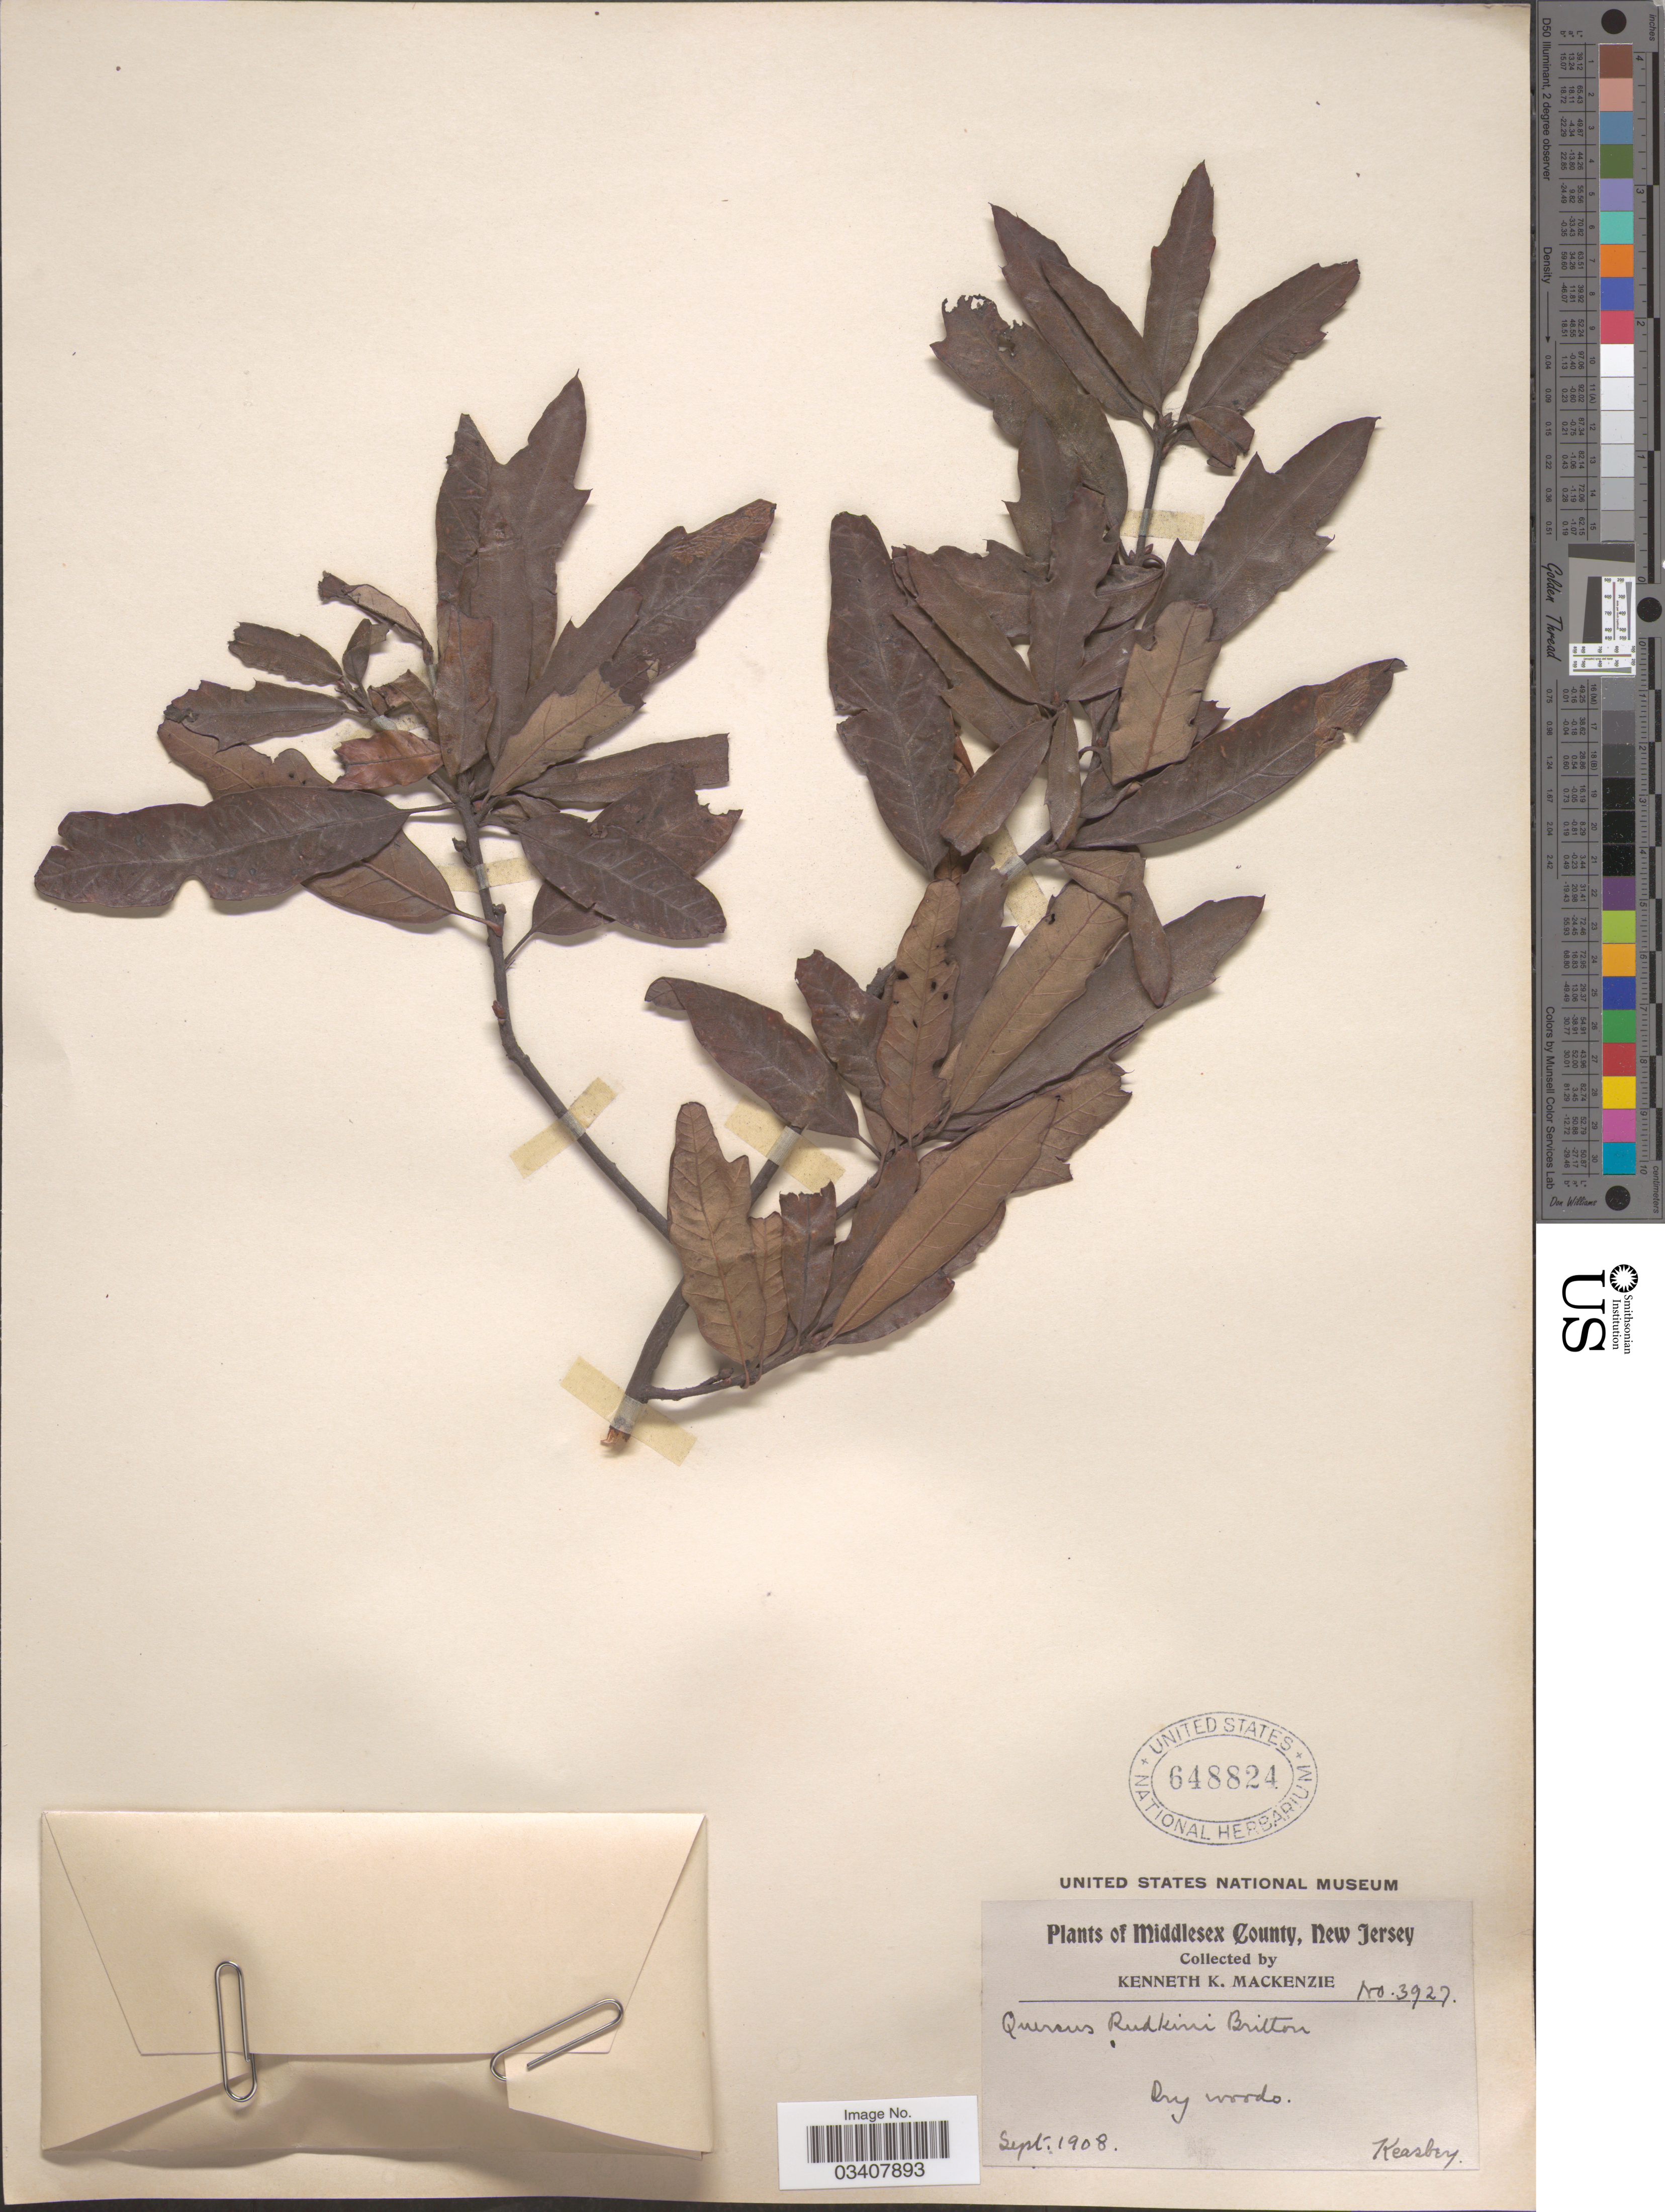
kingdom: Plantae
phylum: Tracheophyta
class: Magnoliopsida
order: Fagales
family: Fagaceae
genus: Quercus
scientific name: Quercus phellos x Q. x rudkinii Britton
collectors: K. K. Mackenzie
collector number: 3927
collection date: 1908-09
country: United States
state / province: New Jersey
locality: Middlesex County. Keasbey.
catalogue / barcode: US 648824